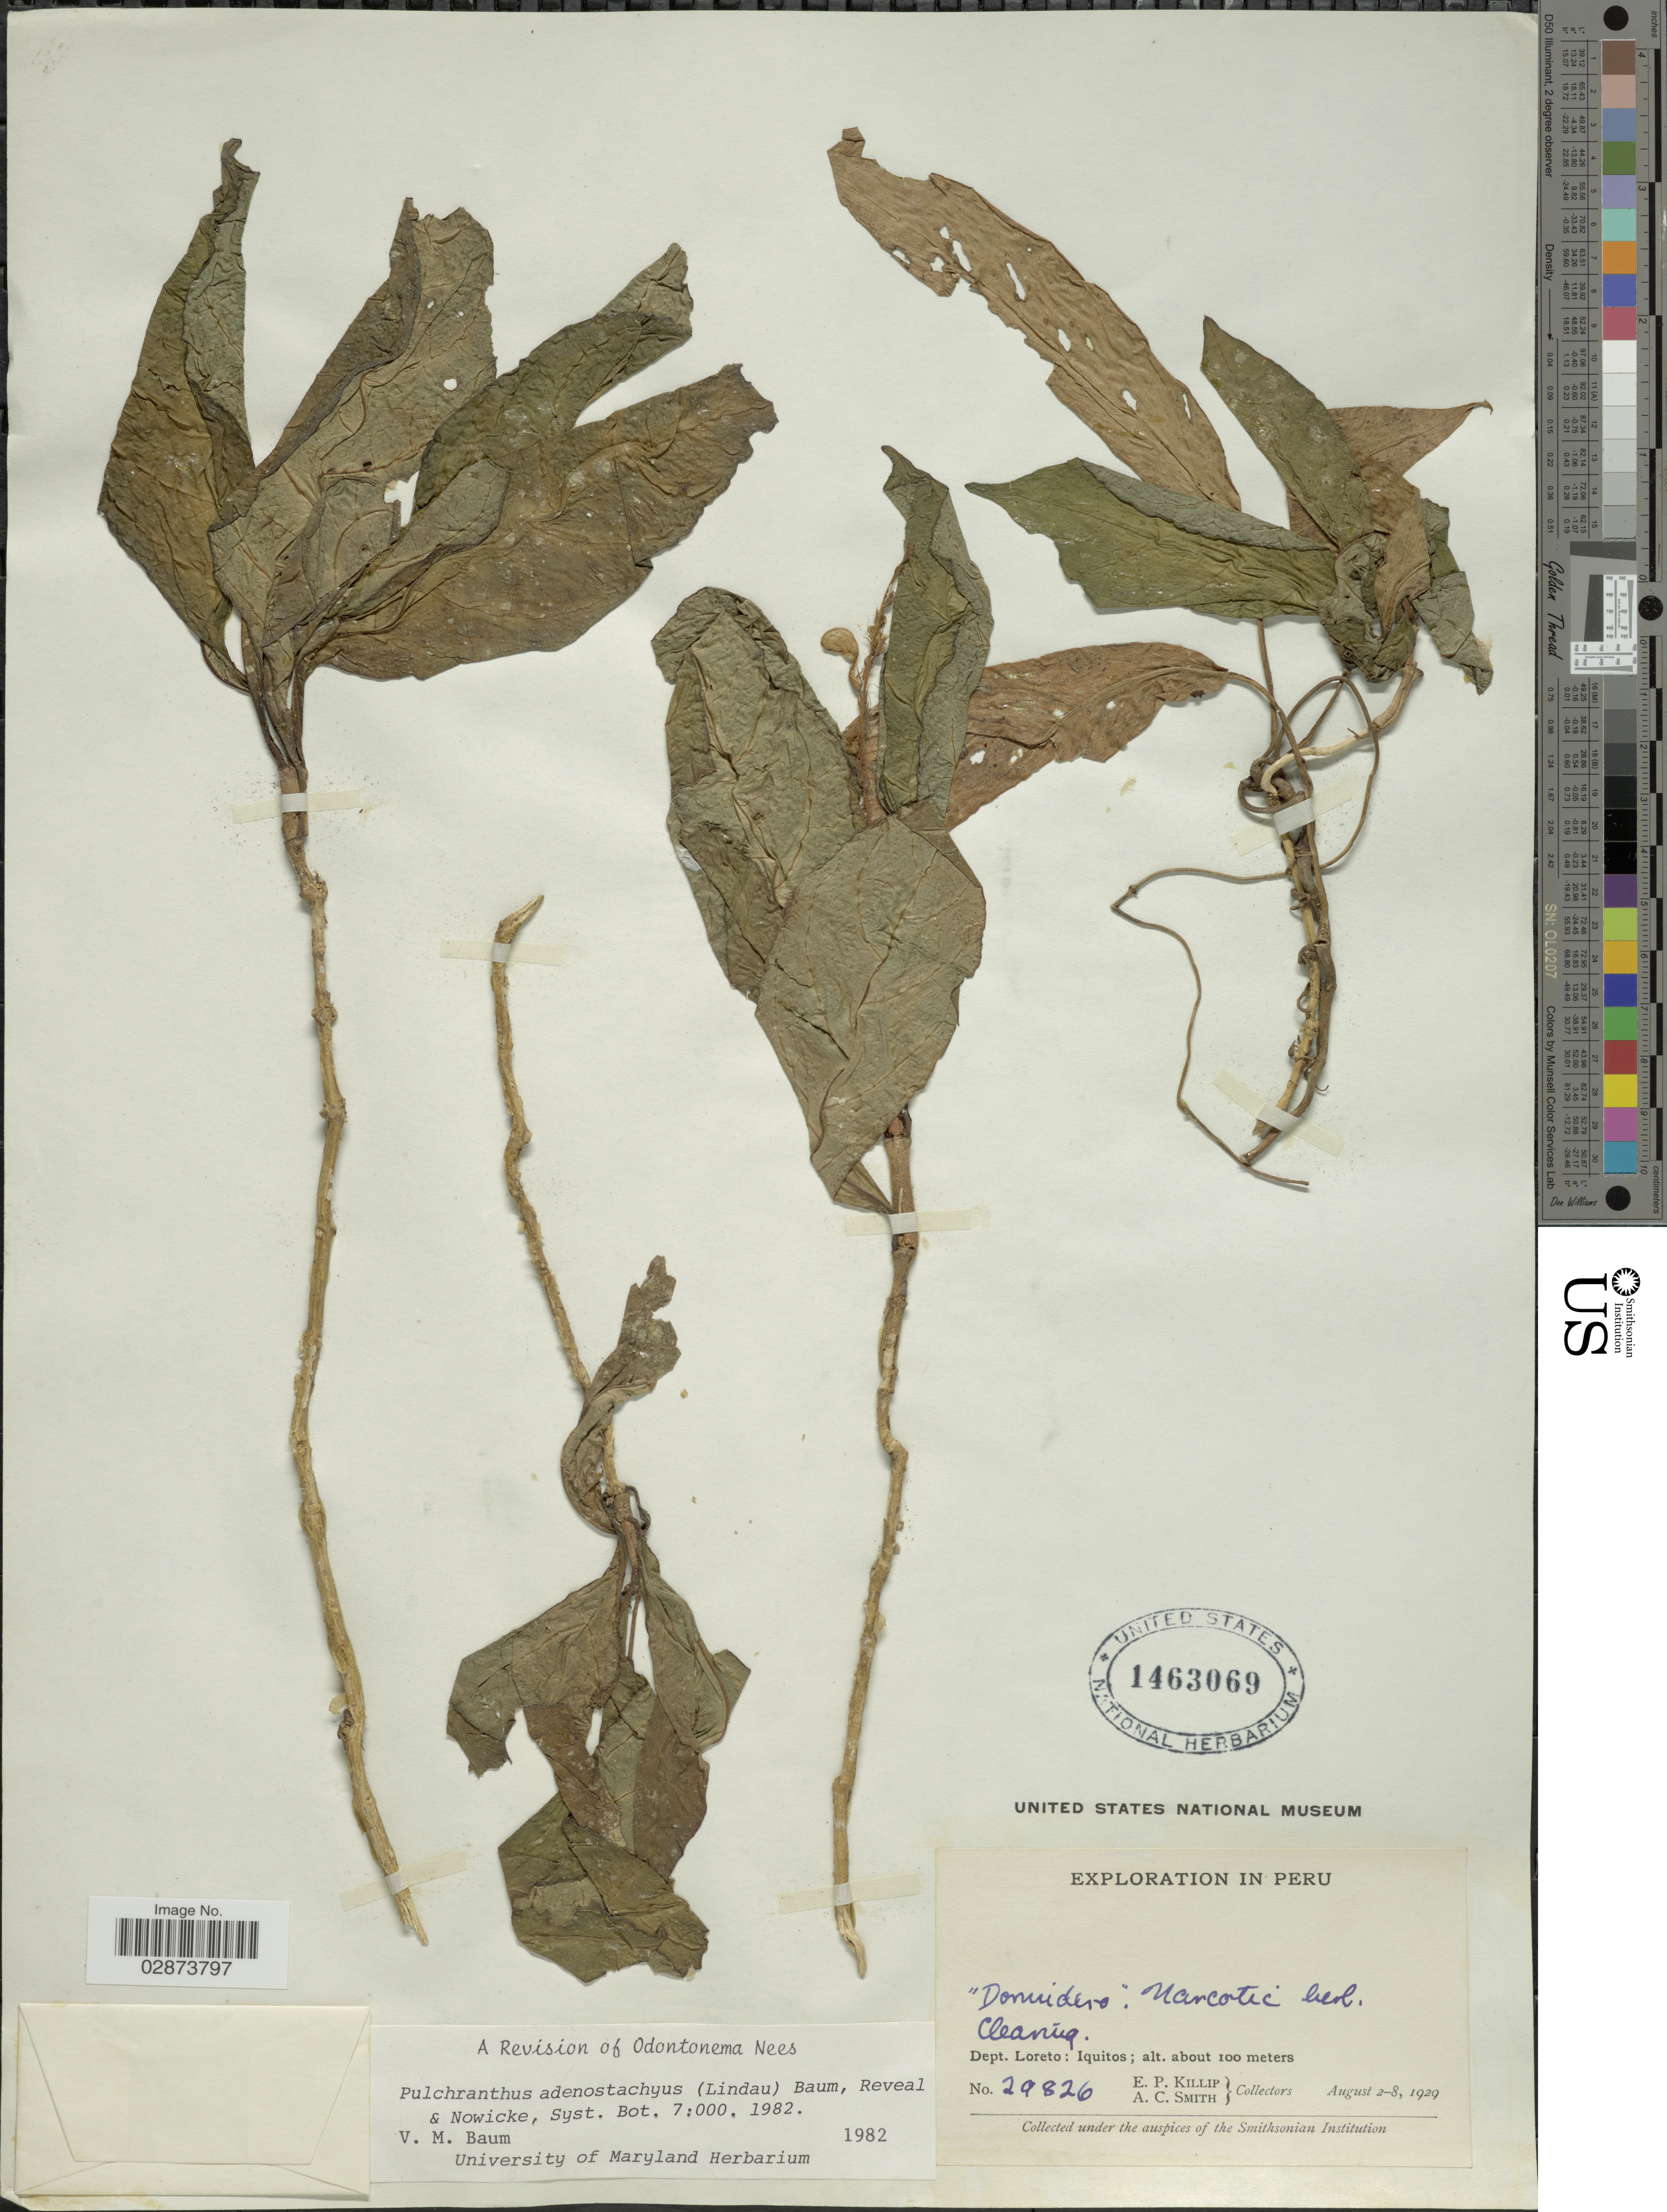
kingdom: Plantae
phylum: Tracheophyta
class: Magnoliopsida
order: Lamiales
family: Acanthaceae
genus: Pulchranthus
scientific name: Pulchranthus adenostachyus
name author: (Lindau) V.M. Baum et al.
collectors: E. P. Killip & A. C. Smith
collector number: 29826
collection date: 1929-08-02/1929-08-08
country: Peru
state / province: Loreto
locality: Dept. Loreto: Iquitos.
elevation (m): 100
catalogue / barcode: US 1463069